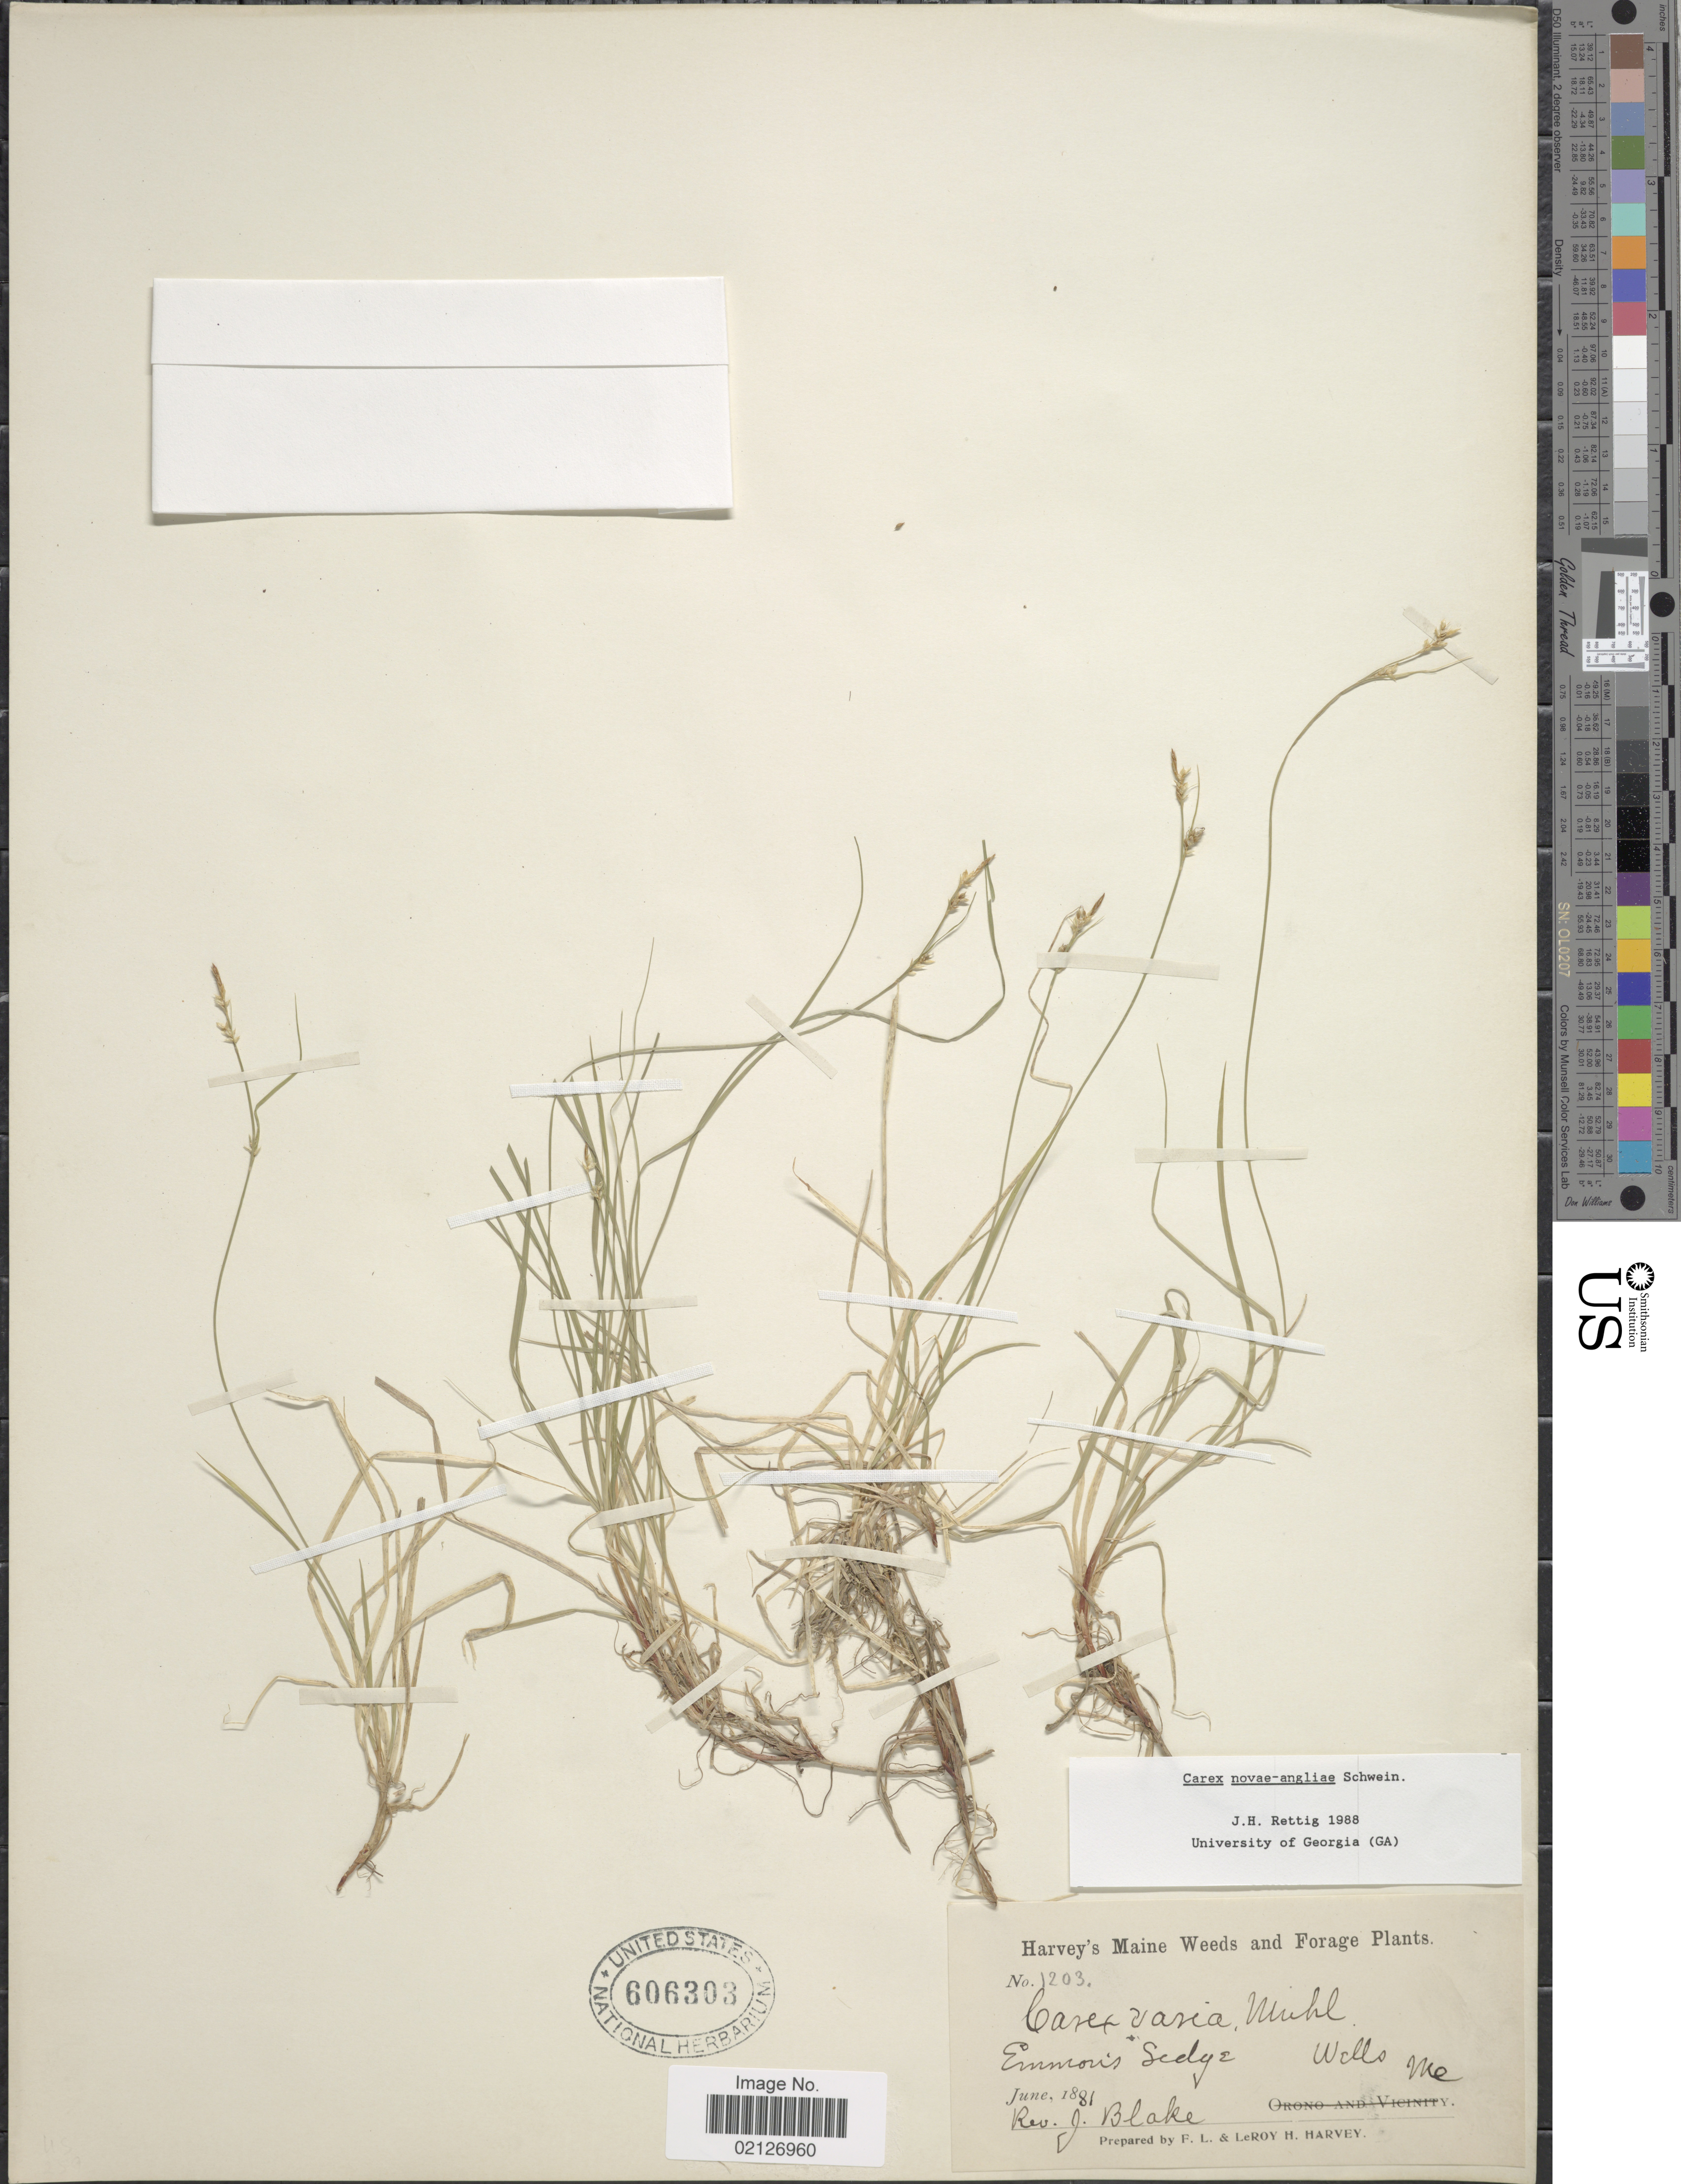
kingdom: Plantae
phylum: Tracheophyta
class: Liliopsida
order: Poales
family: Cyperaceae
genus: Carex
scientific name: Carex novae-angliae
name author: Schwein.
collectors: J. Blake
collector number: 1203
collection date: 1881-06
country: United States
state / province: Maine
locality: Wells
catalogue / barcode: US 606303